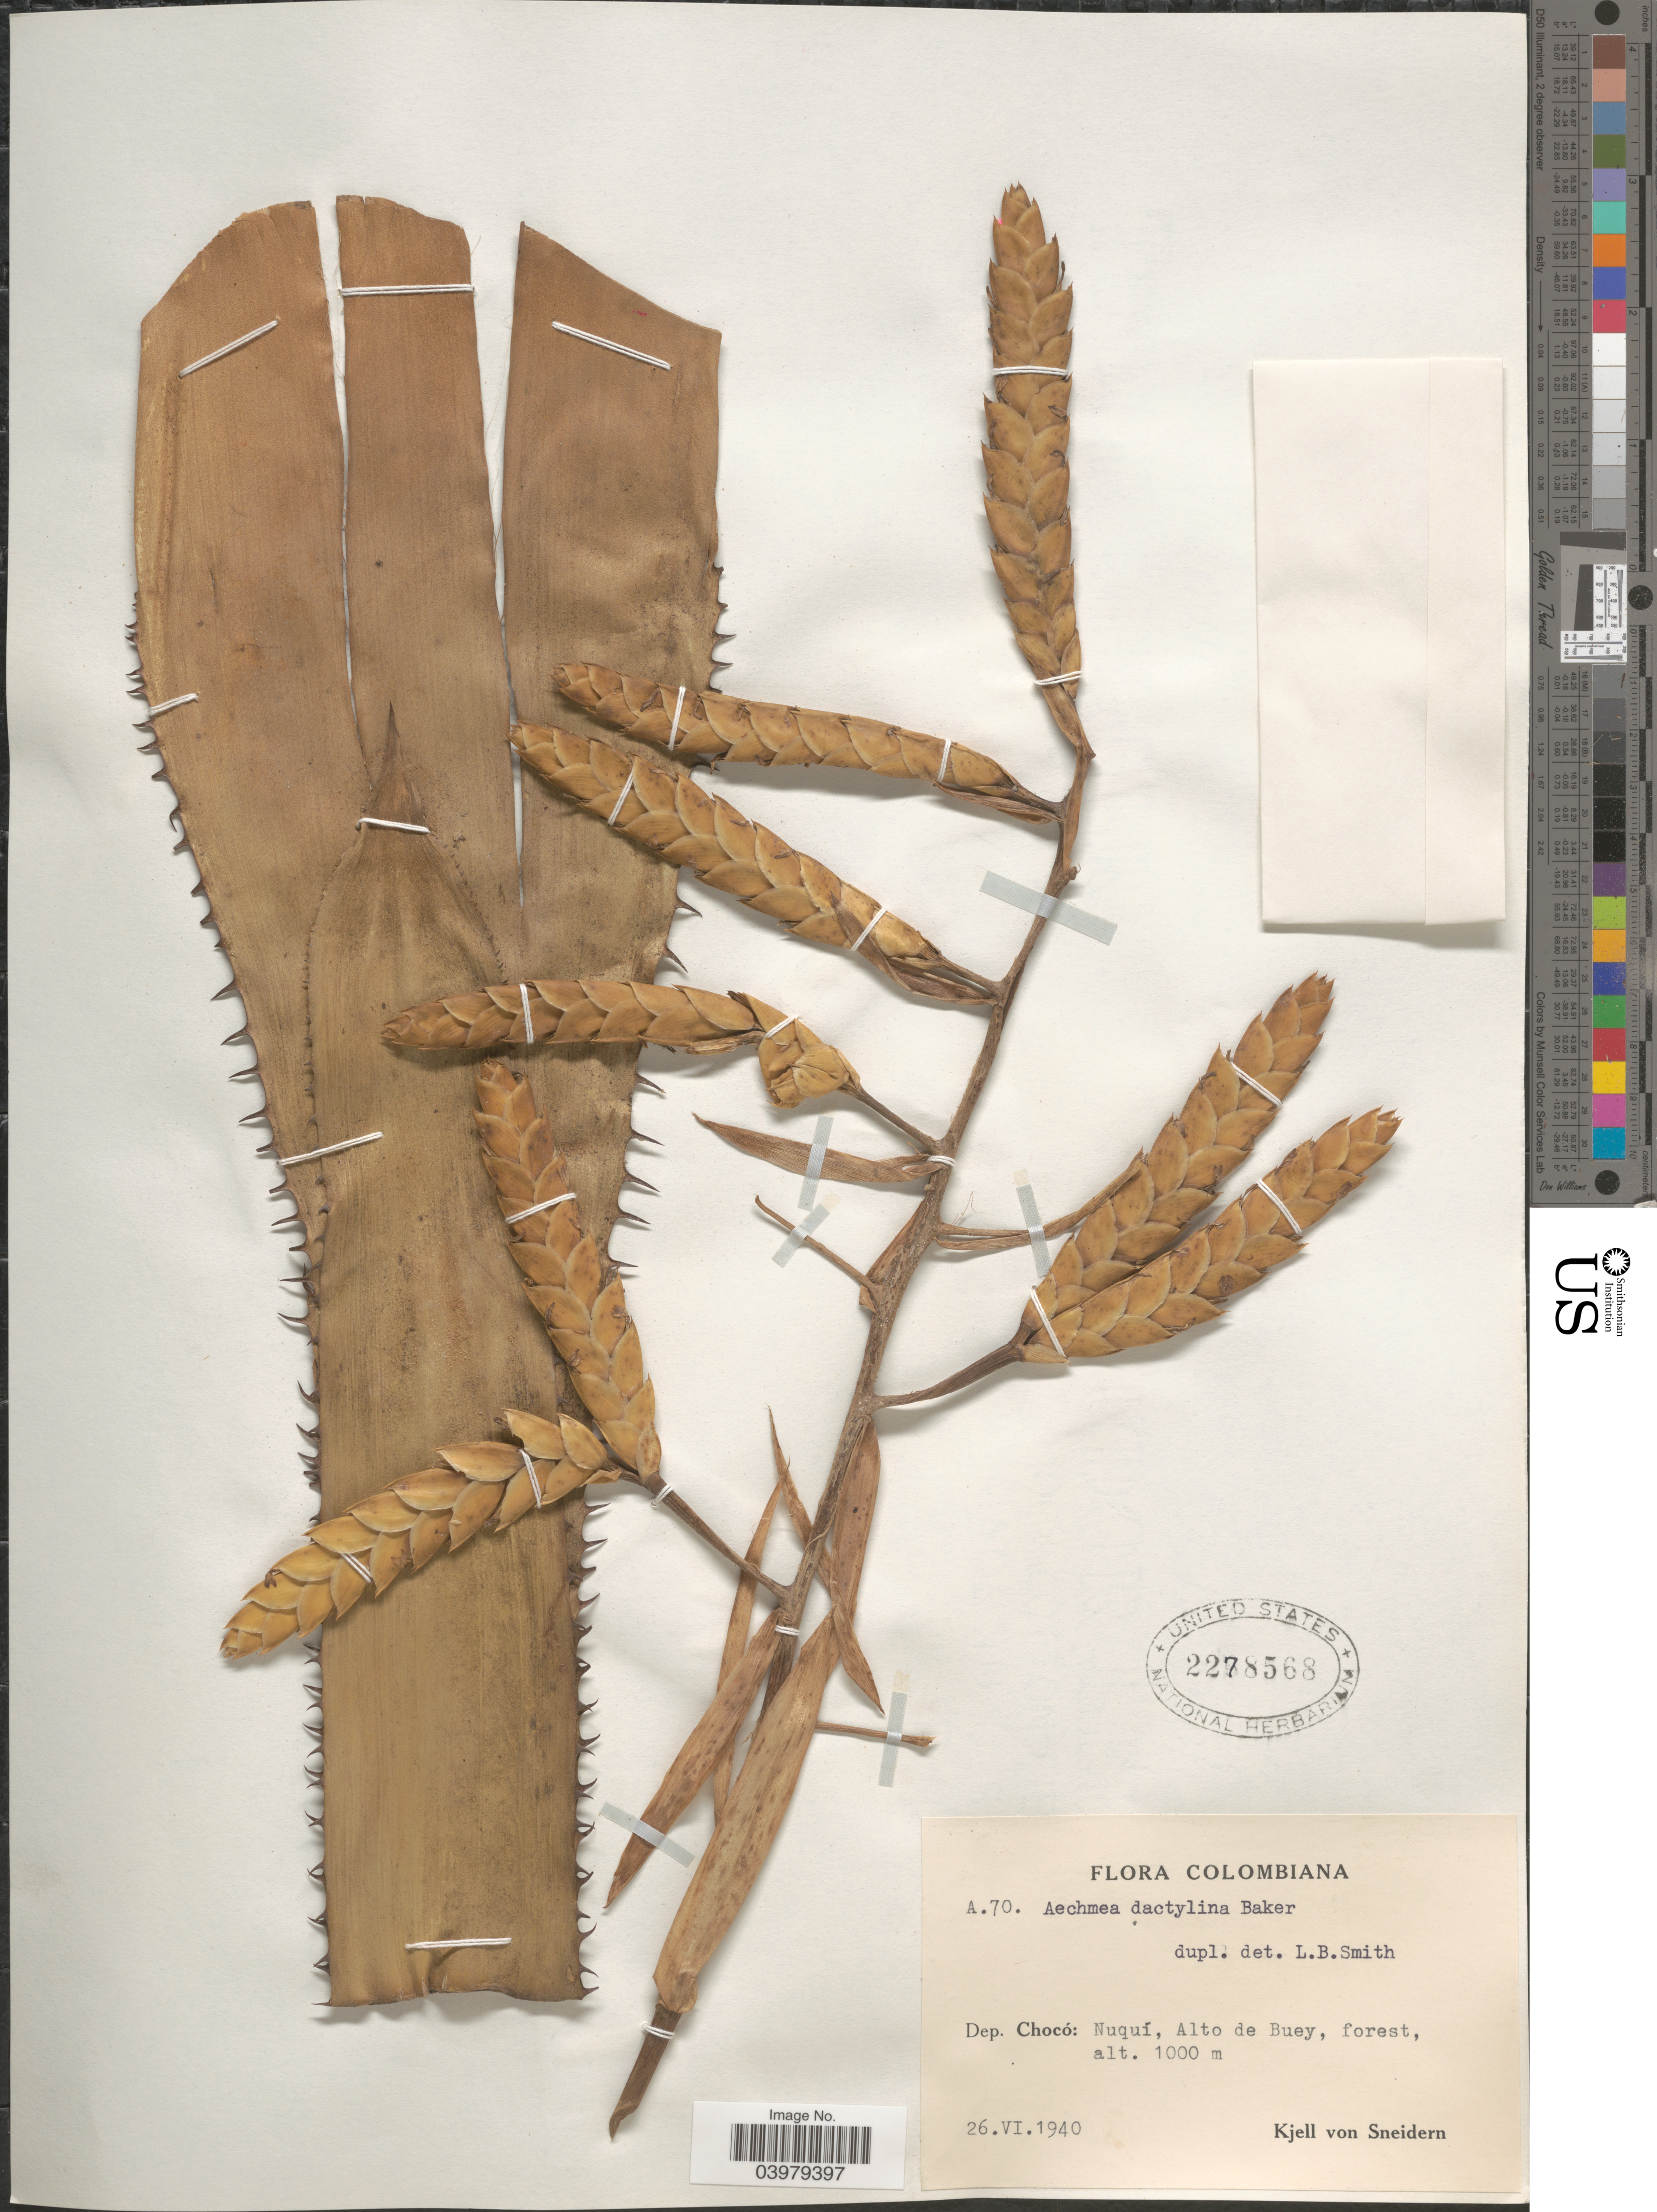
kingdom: Plantae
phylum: Tracheophyta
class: Liliopsida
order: Poales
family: Bromeliaceae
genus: Aechmea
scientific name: Aechmea dactylina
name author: Baker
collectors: K. von Sneidern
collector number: A70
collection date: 1940-06-26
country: Colombia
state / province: Chocó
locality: Dep. Chocó: Nuquí, Alto de Buey.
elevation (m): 1000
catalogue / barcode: US 2278568